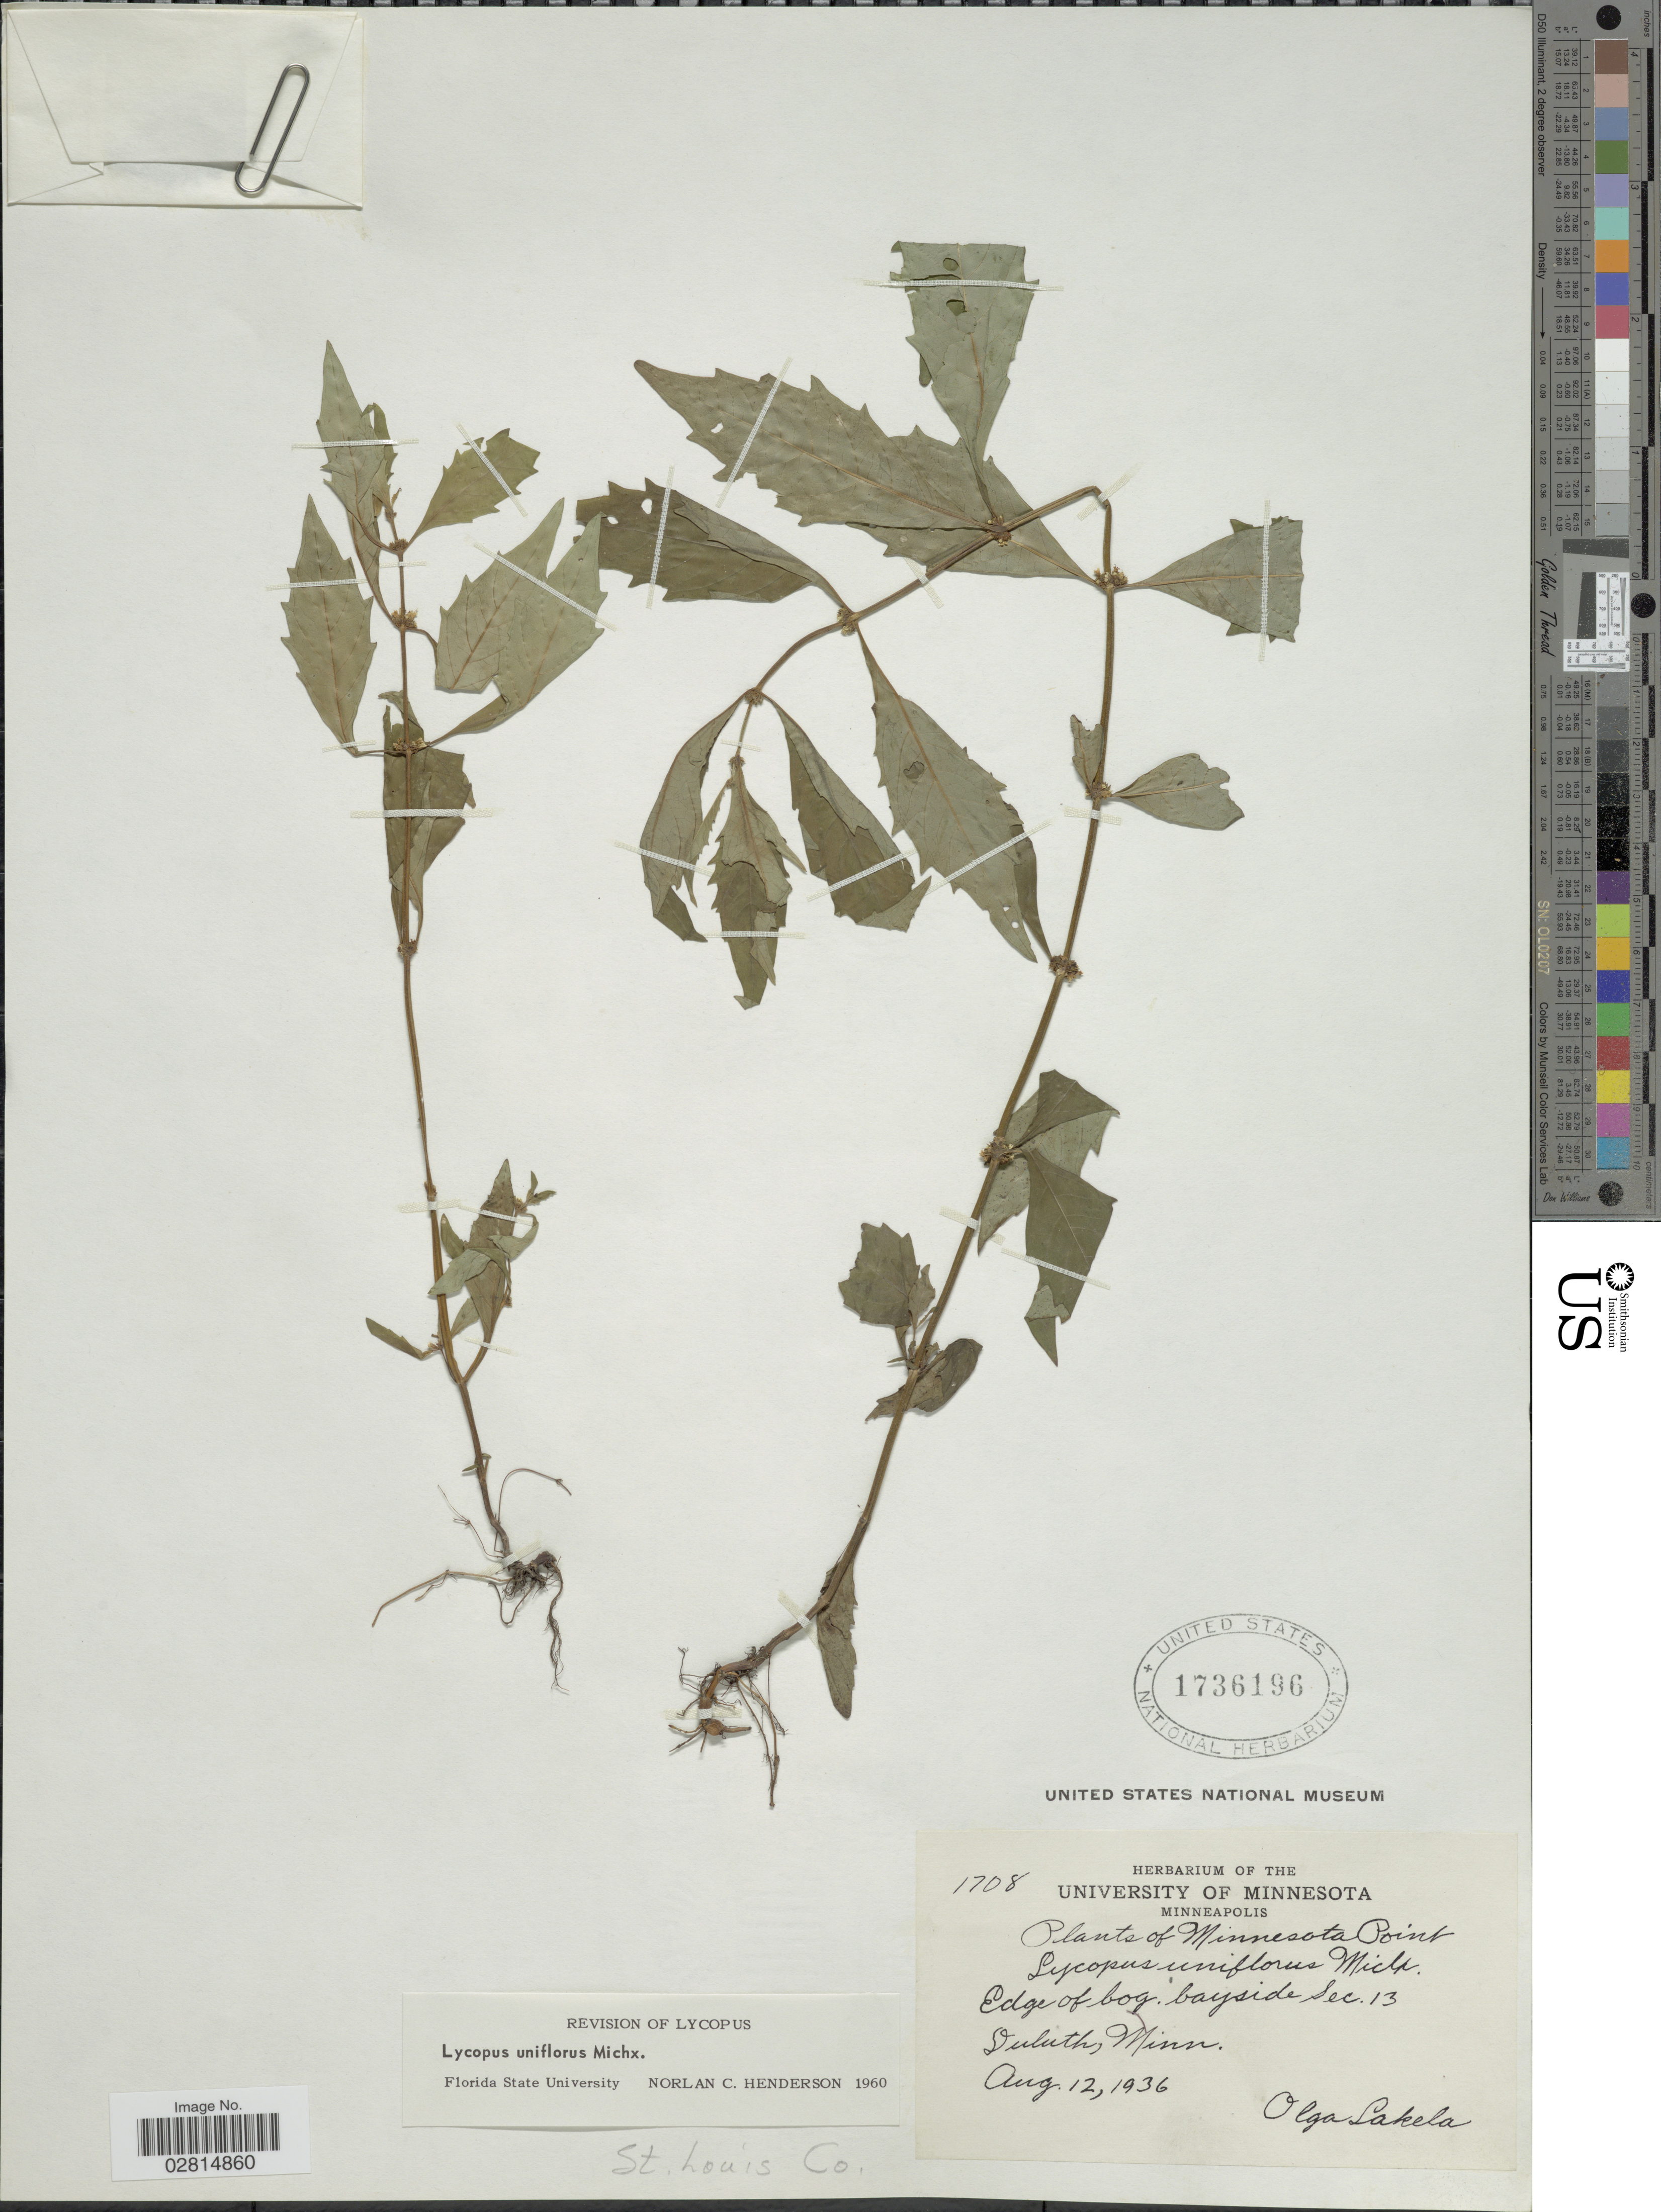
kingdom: Plantae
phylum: Tracheophyta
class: Magnoliopsida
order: Lamiales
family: Lamiaceae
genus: Lycopus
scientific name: Lycopus uniflorus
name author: Michx.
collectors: O. K. Lakela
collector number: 1708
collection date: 1936-08-12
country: United States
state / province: Minnesota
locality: The Minnesota Point. Bayside Sec.13, Duluth, Minn., St. Louis Co.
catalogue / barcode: US 1736196